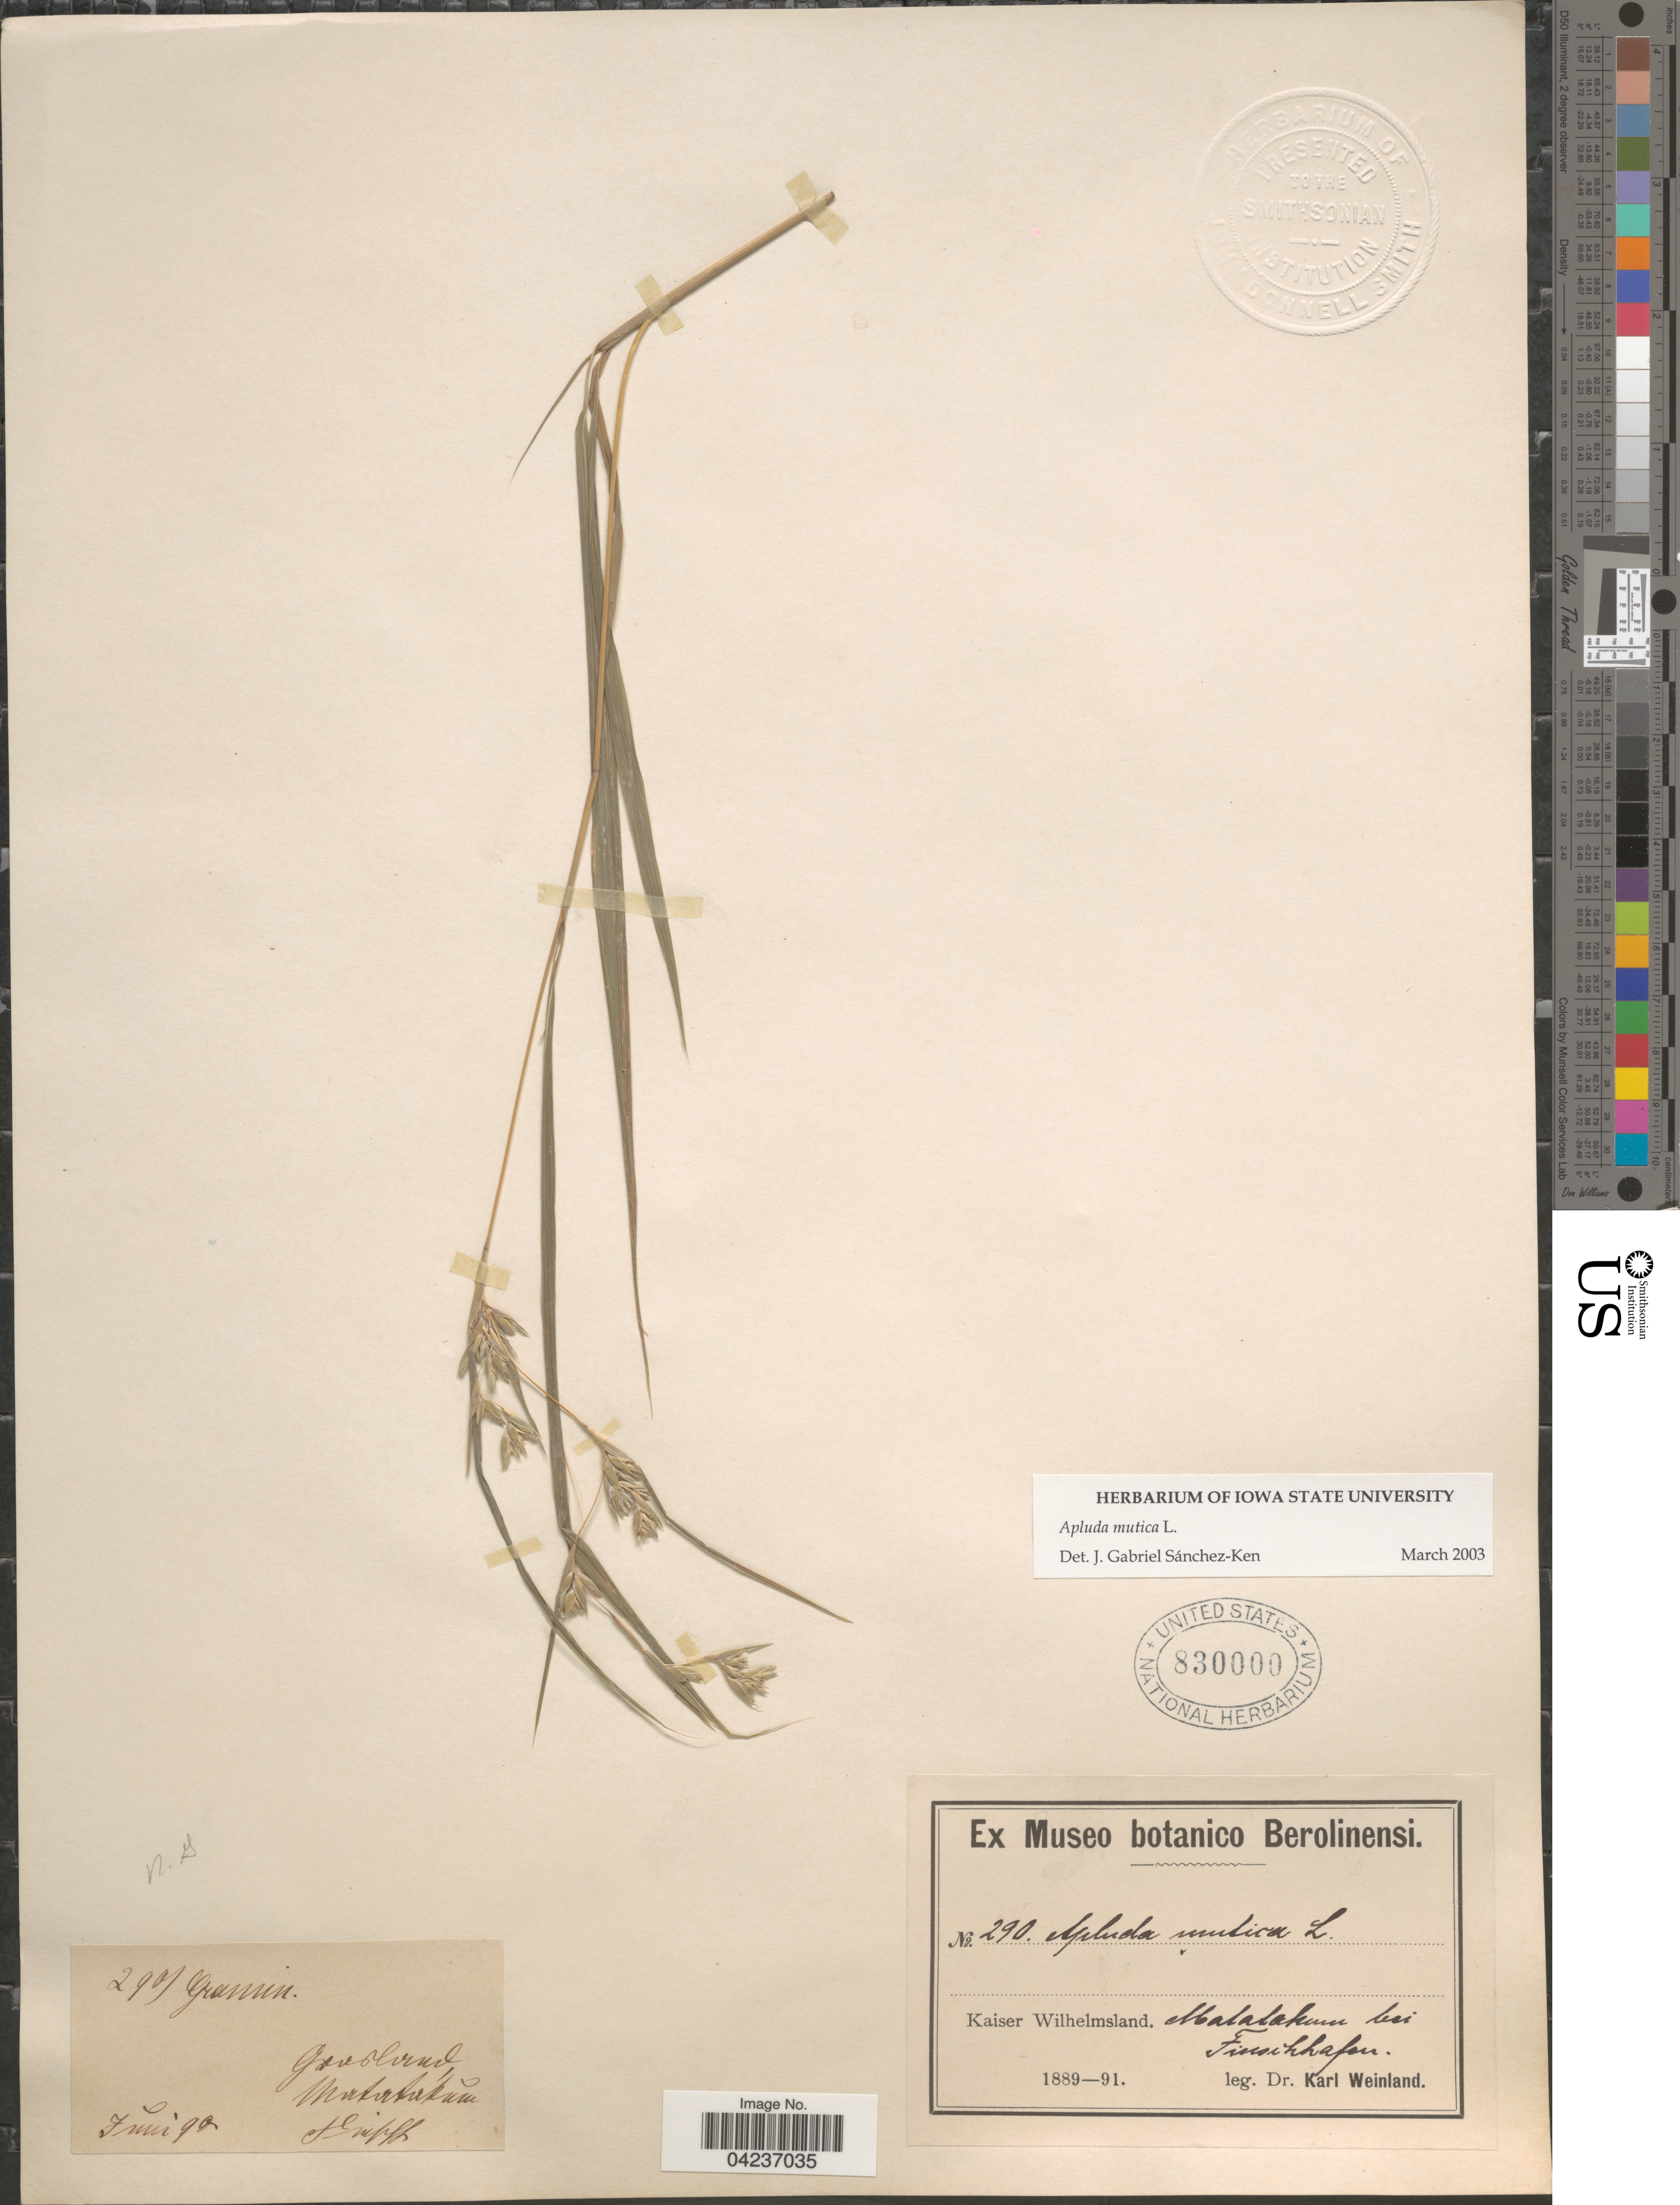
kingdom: Plantae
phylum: Tracheophyta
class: Liliopsida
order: Poales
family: Poaceae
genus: Apluda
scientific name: Apluda mutica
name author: L.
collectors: K. Weinland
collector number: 290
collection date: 1890-05-07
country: Papua New Guinea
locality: Kaiser Wilhelmsland. Malalakum bei Finschhafen.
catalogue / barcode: US 830000